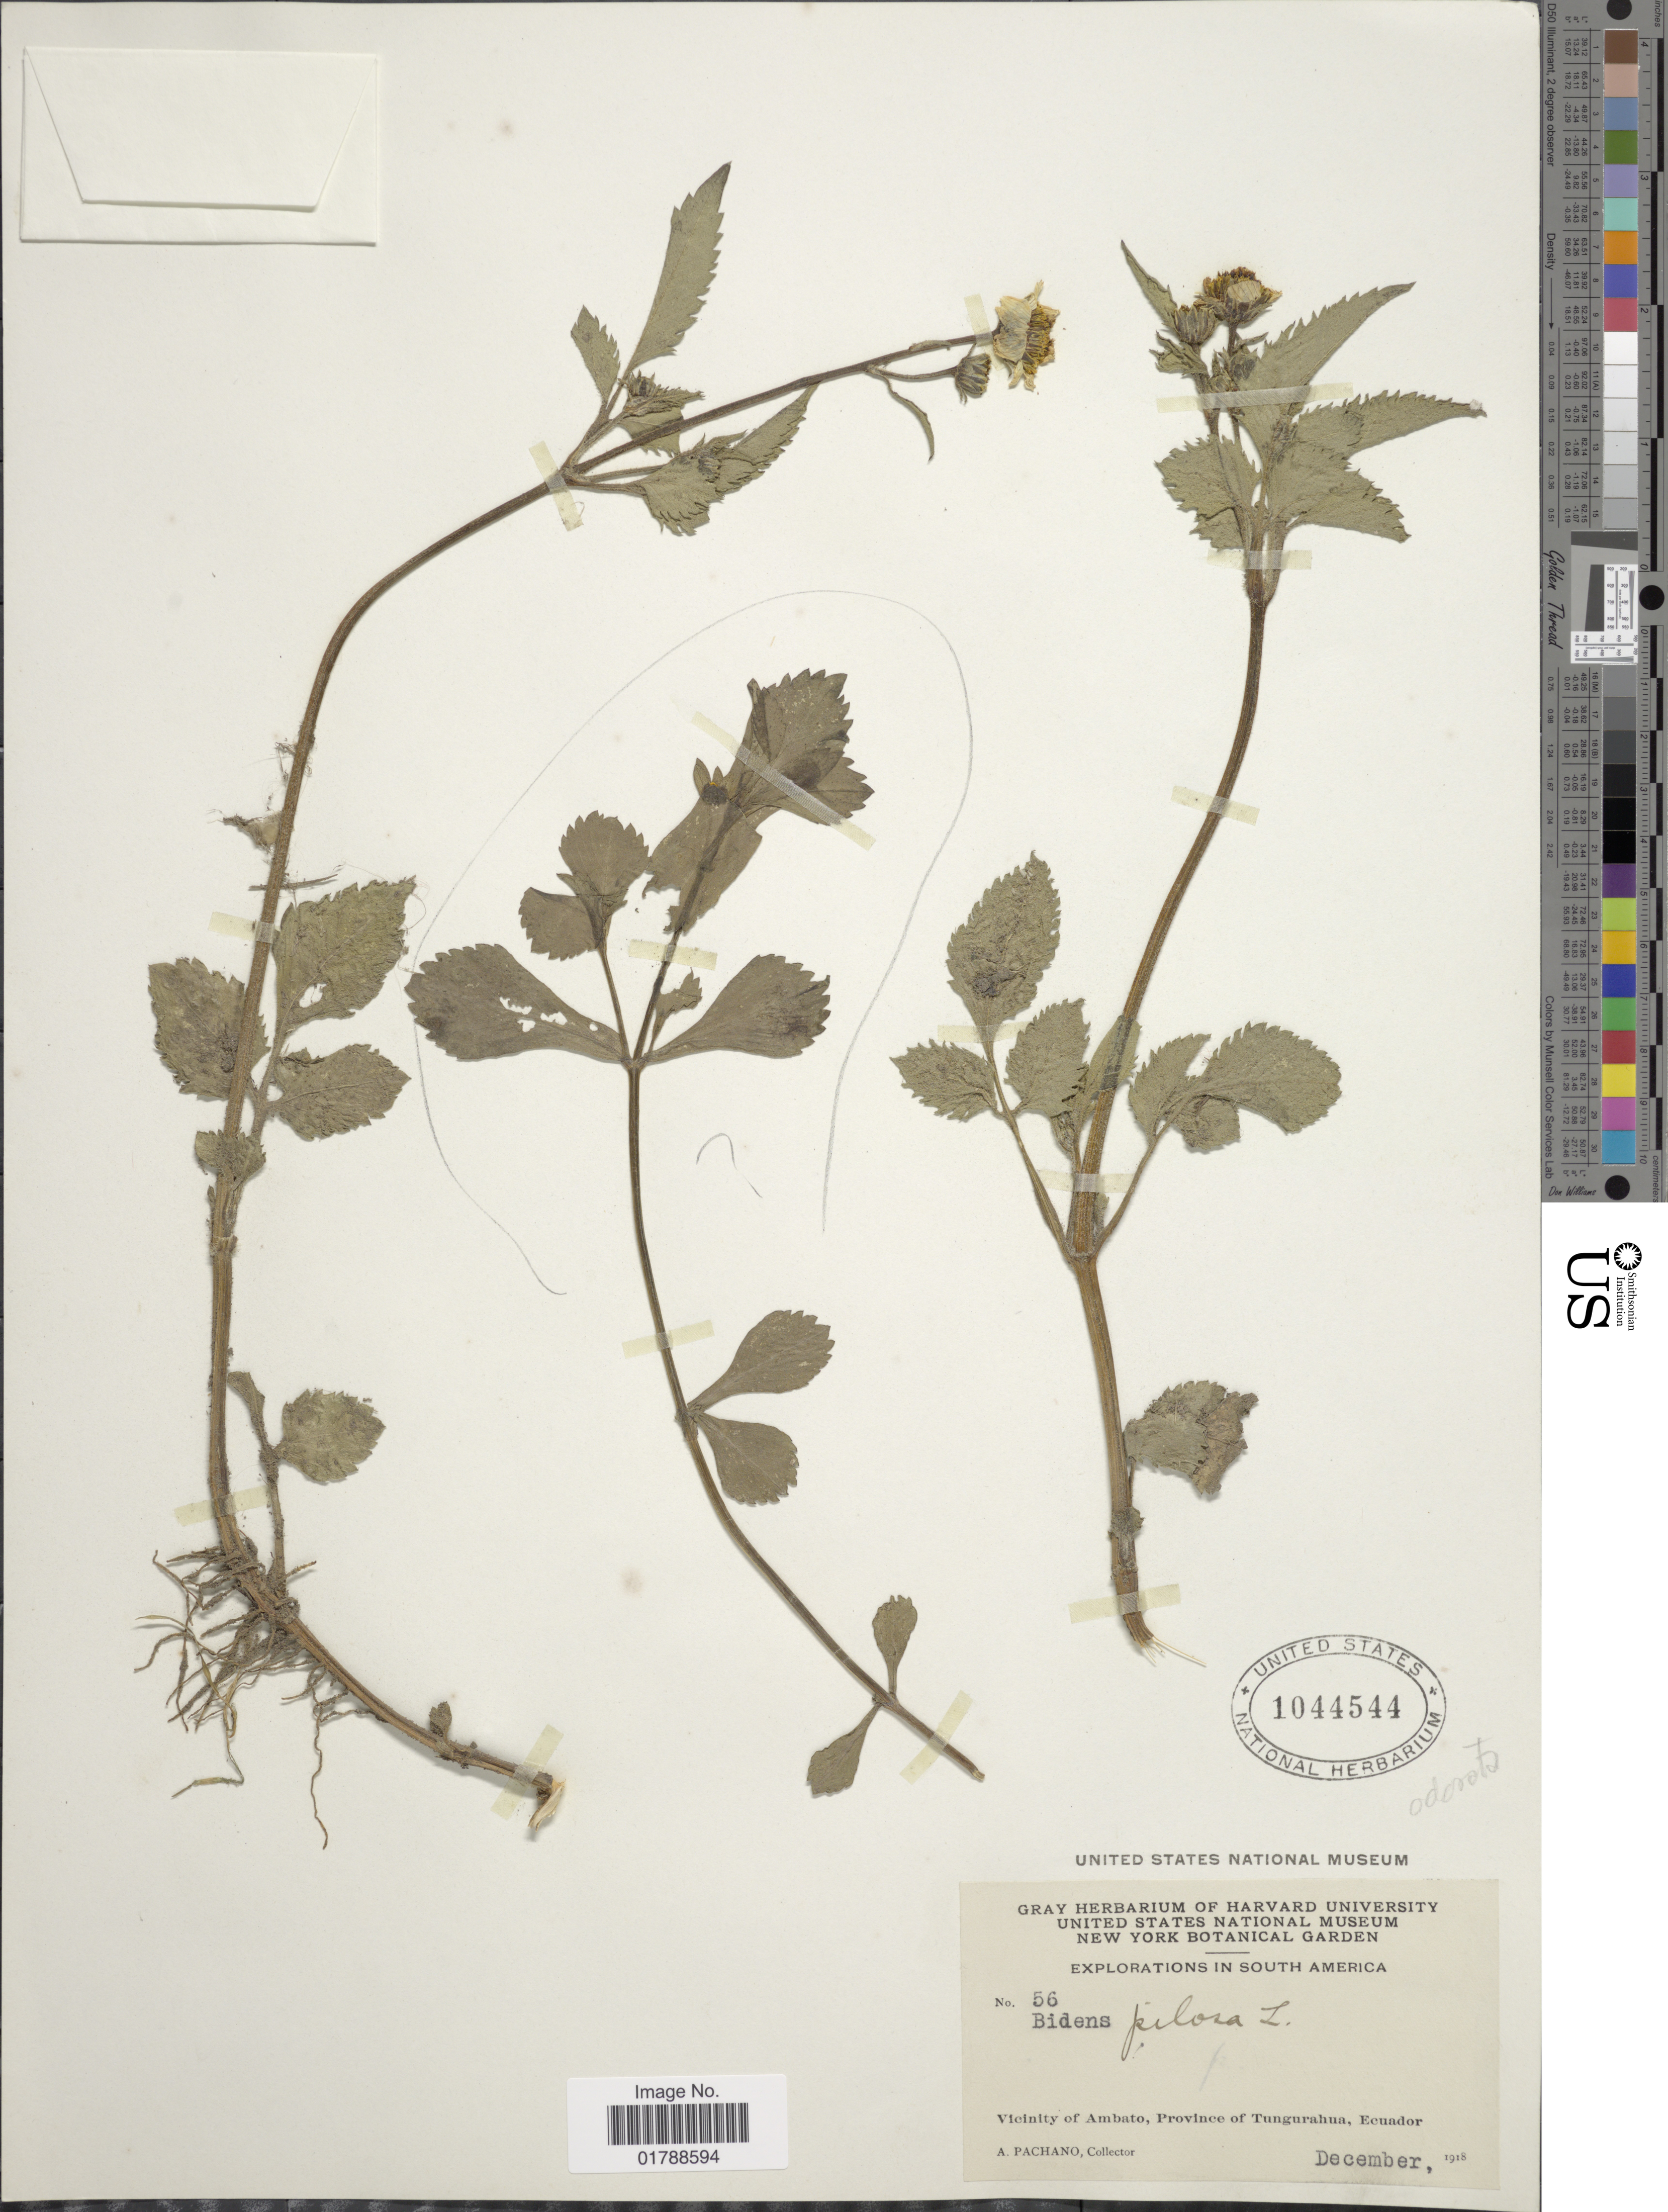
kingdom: Plantae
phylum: Tracheophyta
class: Magnoliopsida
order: Asterales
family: Asteraceae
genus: Bidens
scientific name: Bidens odorata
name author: Cav.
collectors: A. Pachano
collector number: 56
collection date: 1918-12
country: Ecuador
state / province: Tungurahua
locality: Vicinity of Ambato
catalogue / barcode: US 1044544